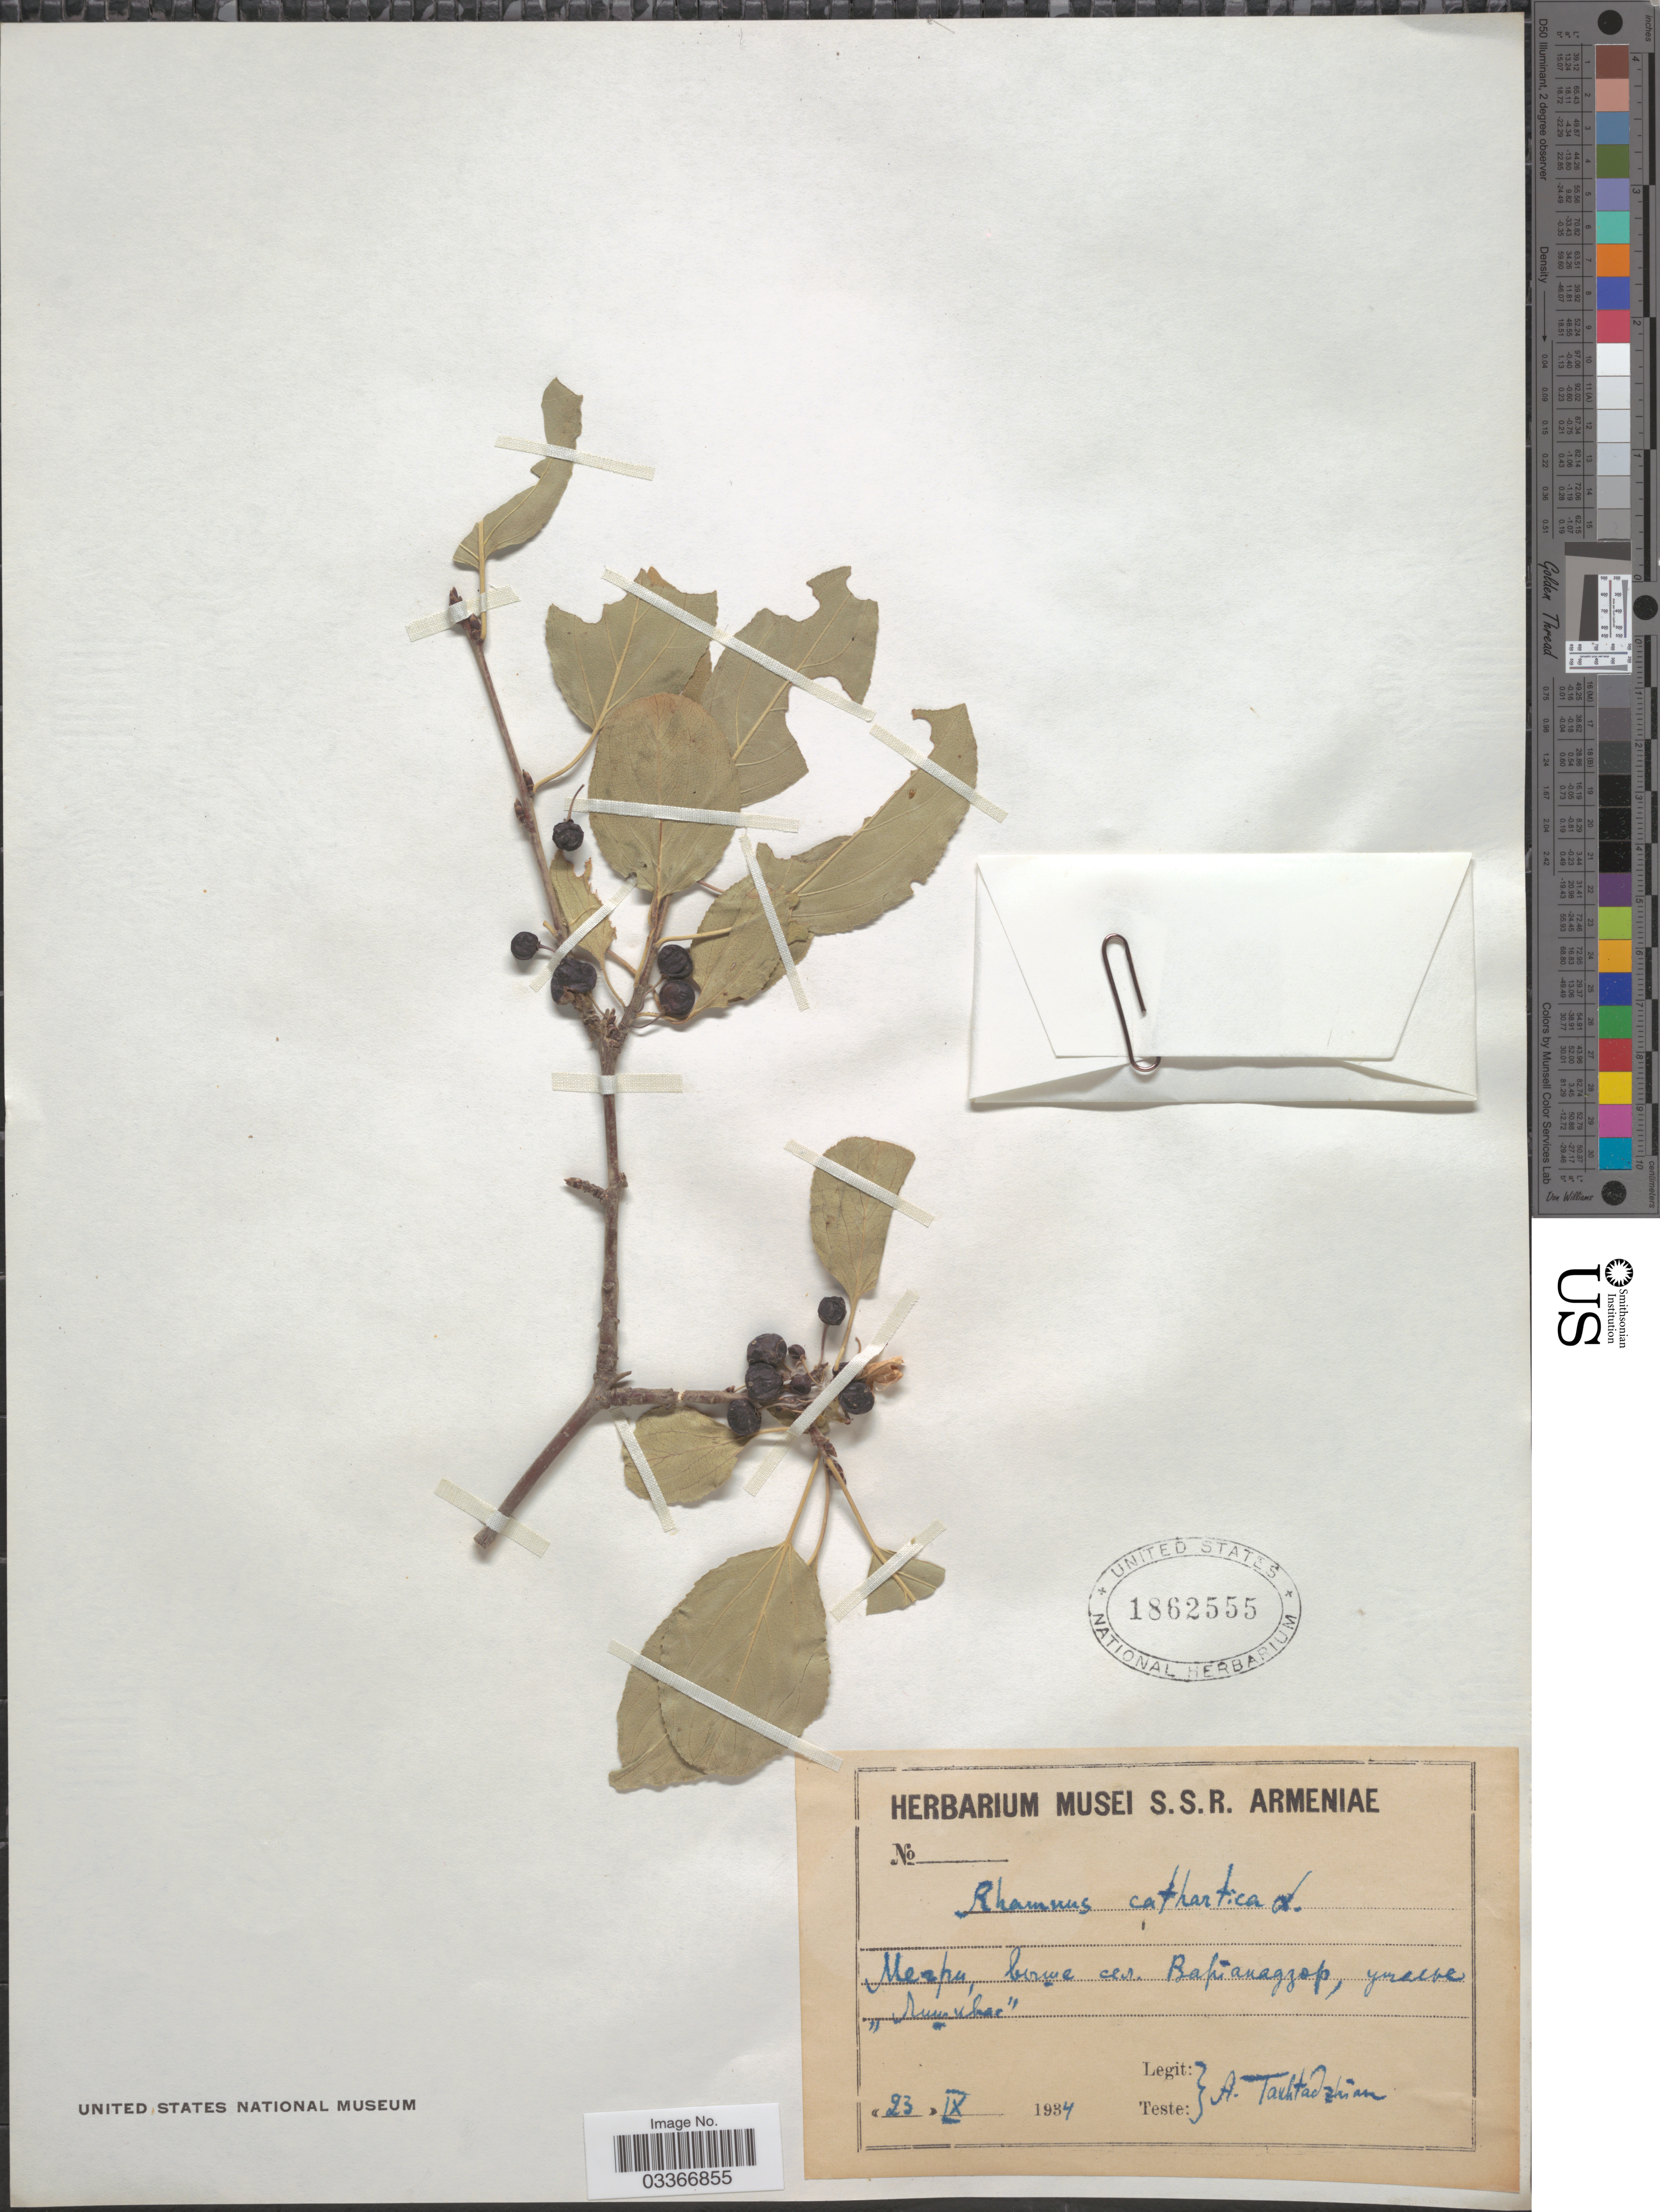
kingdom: Plantae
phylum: Tracheophyta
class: Magnoliopsida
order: Rosales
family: Rhamnaceae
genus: Rhamnus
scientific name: Rhamnus cathartica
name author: L.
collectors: A. Takhtadzhian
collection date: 1934-09-23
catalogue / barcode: US 1862555